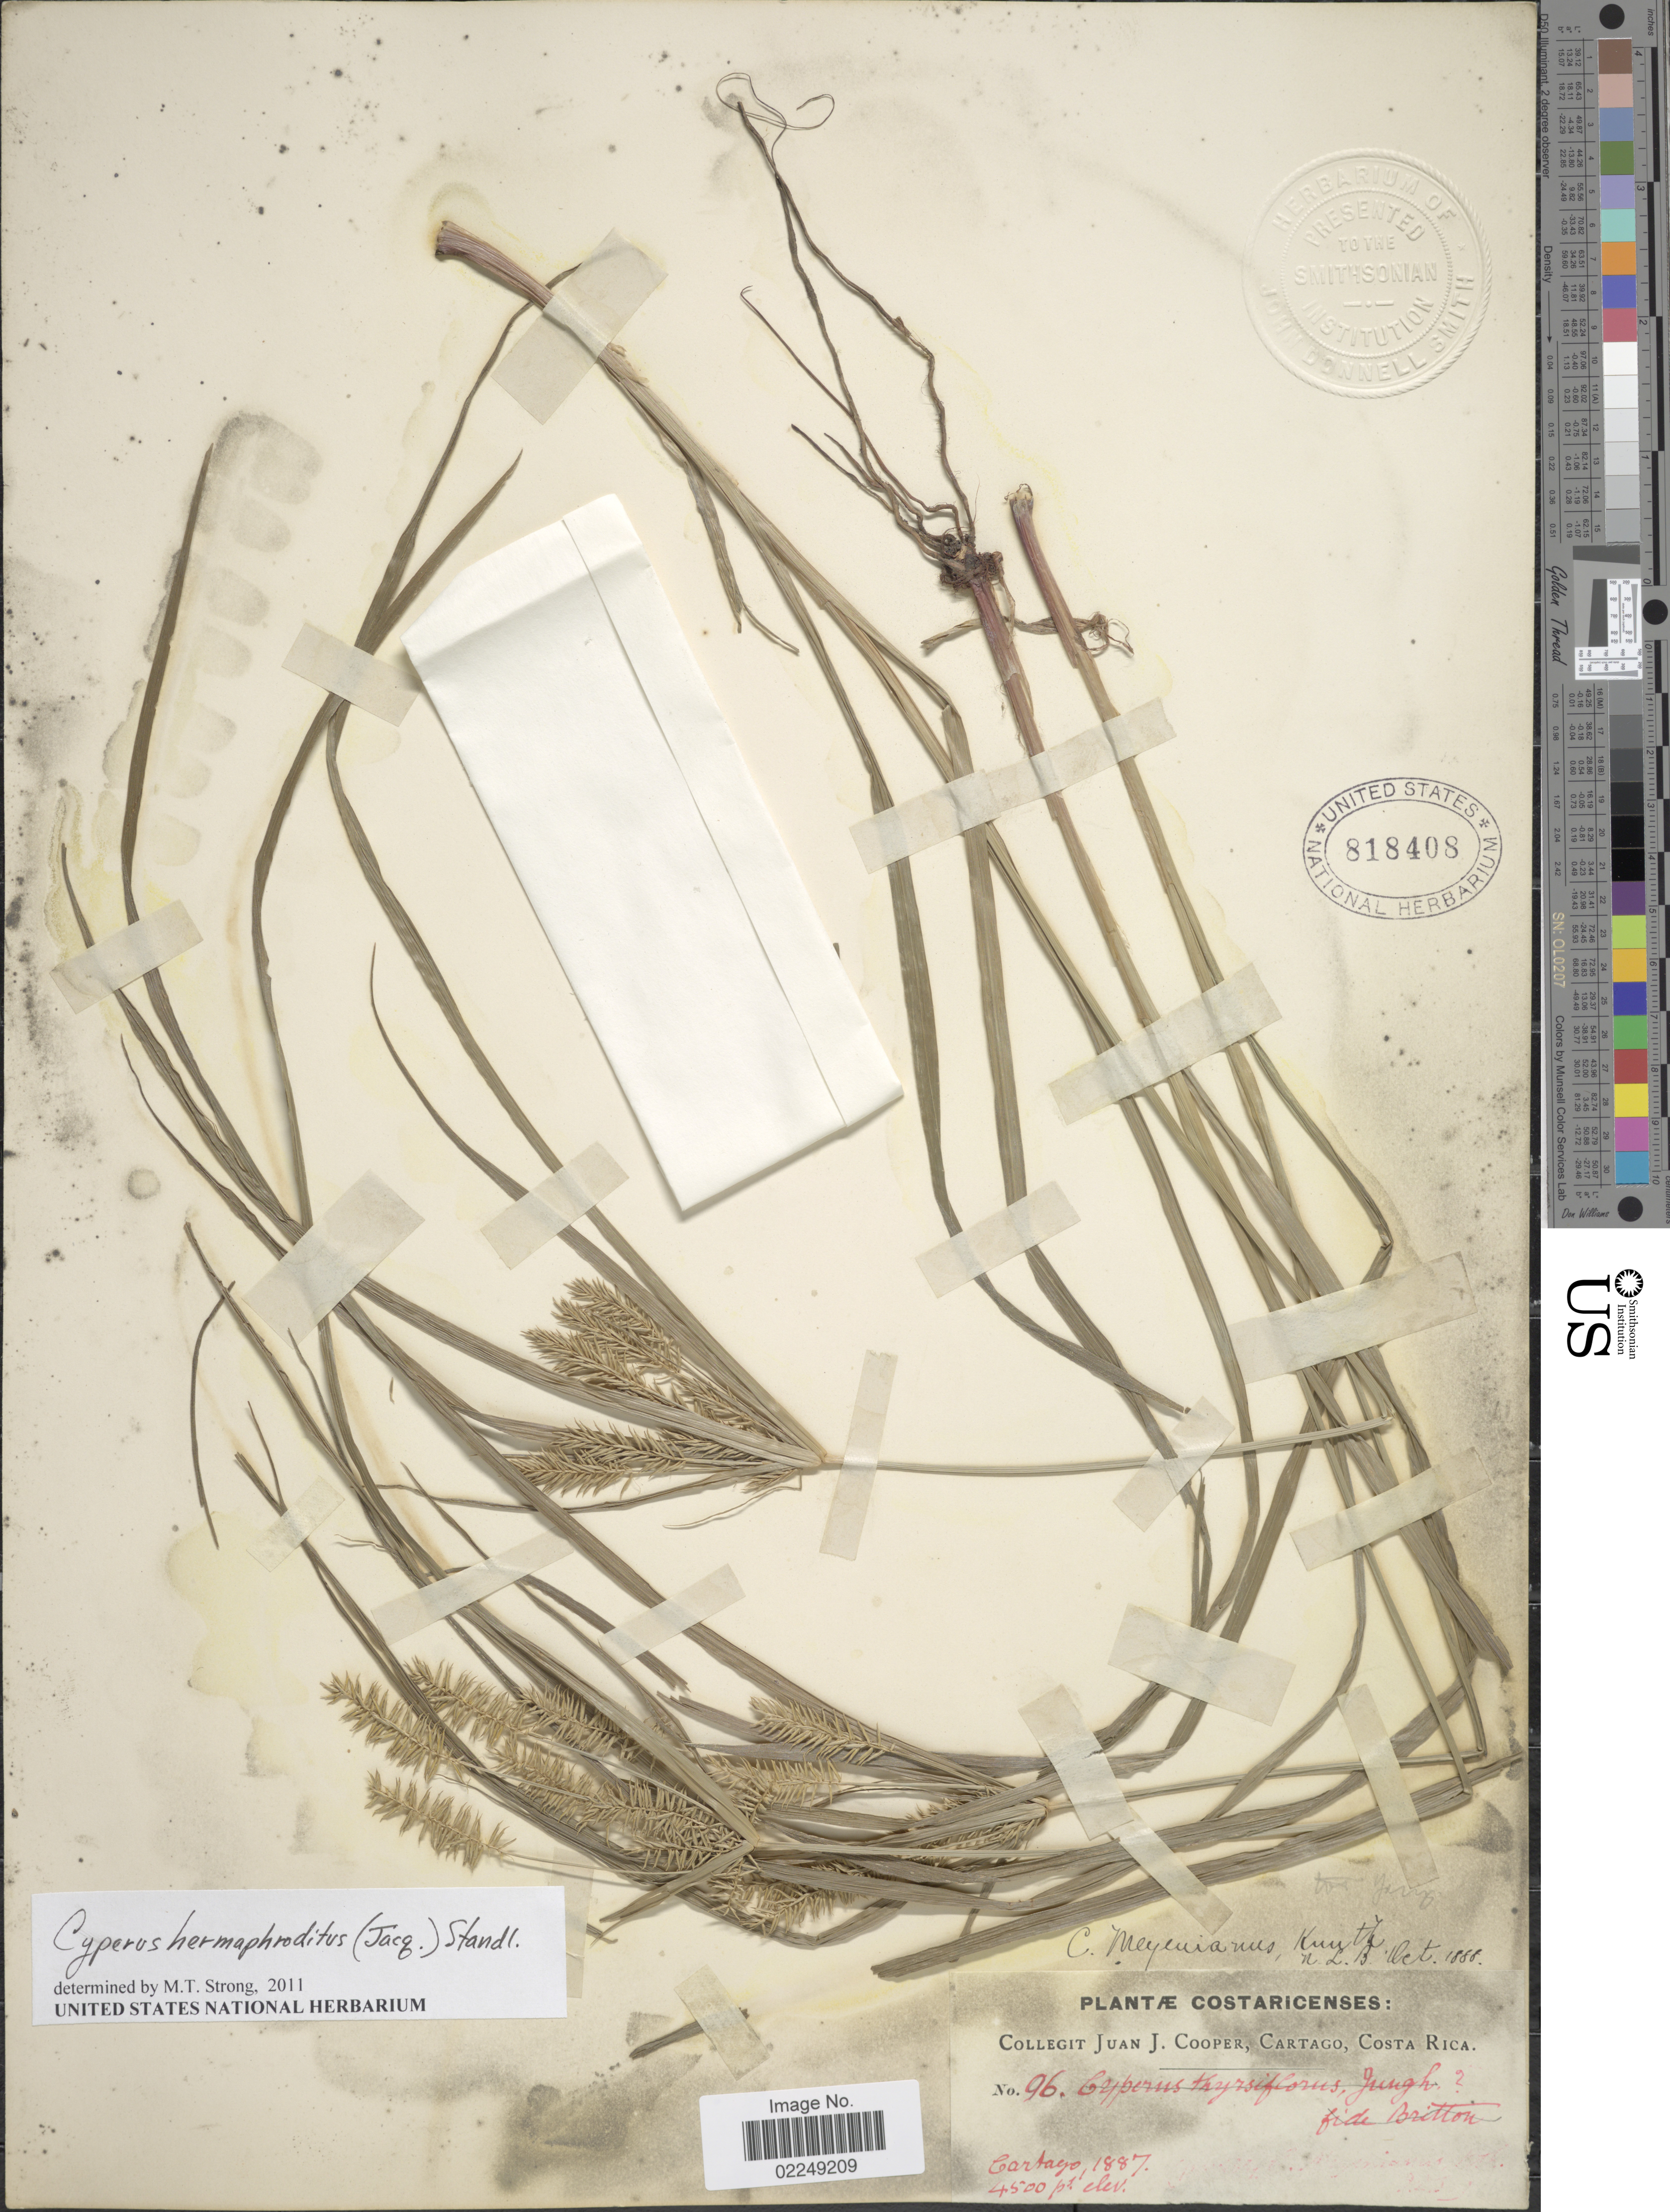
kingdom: Plantae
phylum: Tracheophyta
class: Liliopsida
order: Poales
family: Cyperaceae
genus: Cyperus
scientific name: Cyperus hermaphroditus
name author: (Jacq.) Standl.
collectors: J. J. Cooper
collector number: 96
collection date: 1887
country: Costa Rica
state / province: Cartago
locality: Cartago, Costa Rica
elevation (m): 1372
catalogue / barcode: US 818408